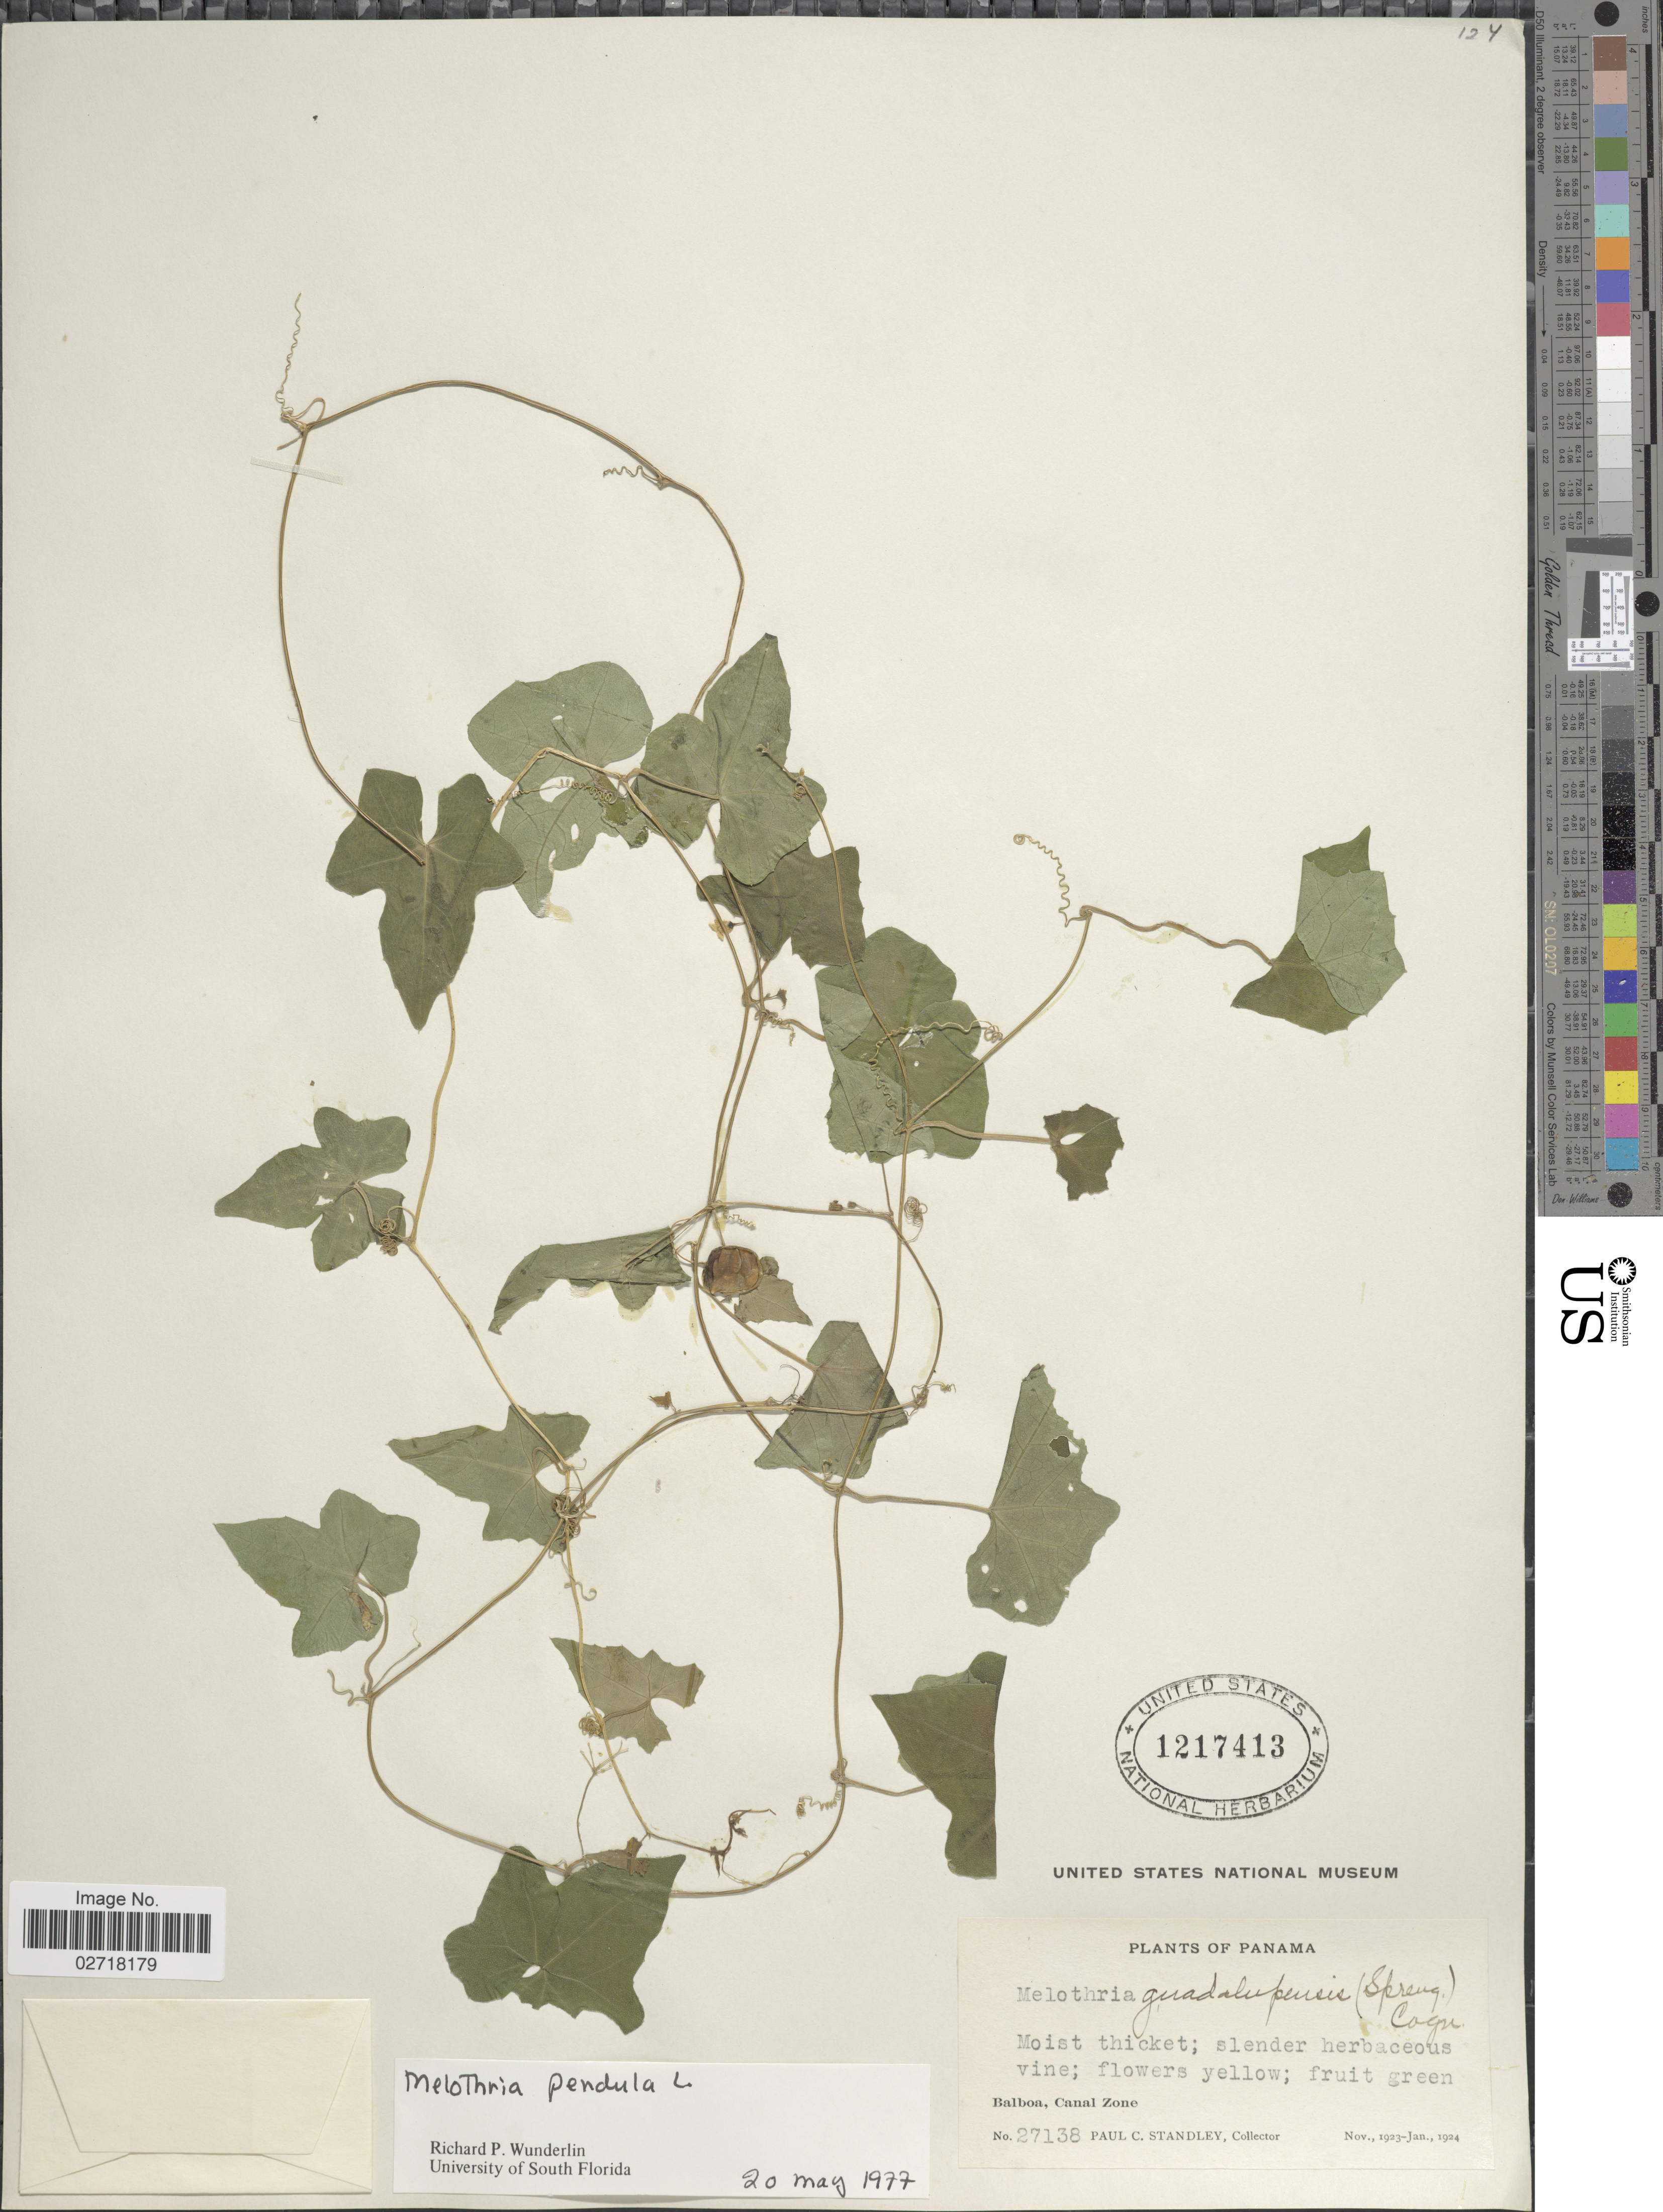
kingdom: Plantae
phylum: Tracheophyta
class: Magnoliopsida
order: Cucurbitales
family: Cucurbitaceae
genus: Melothria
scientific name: Melothria pendula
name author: L.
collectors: P. C. Standley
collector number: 27138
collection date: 1923-11/1924-01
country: Panama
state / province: Colón / Panamá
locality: Balboa, Canal Zone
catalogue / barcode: US 1217413